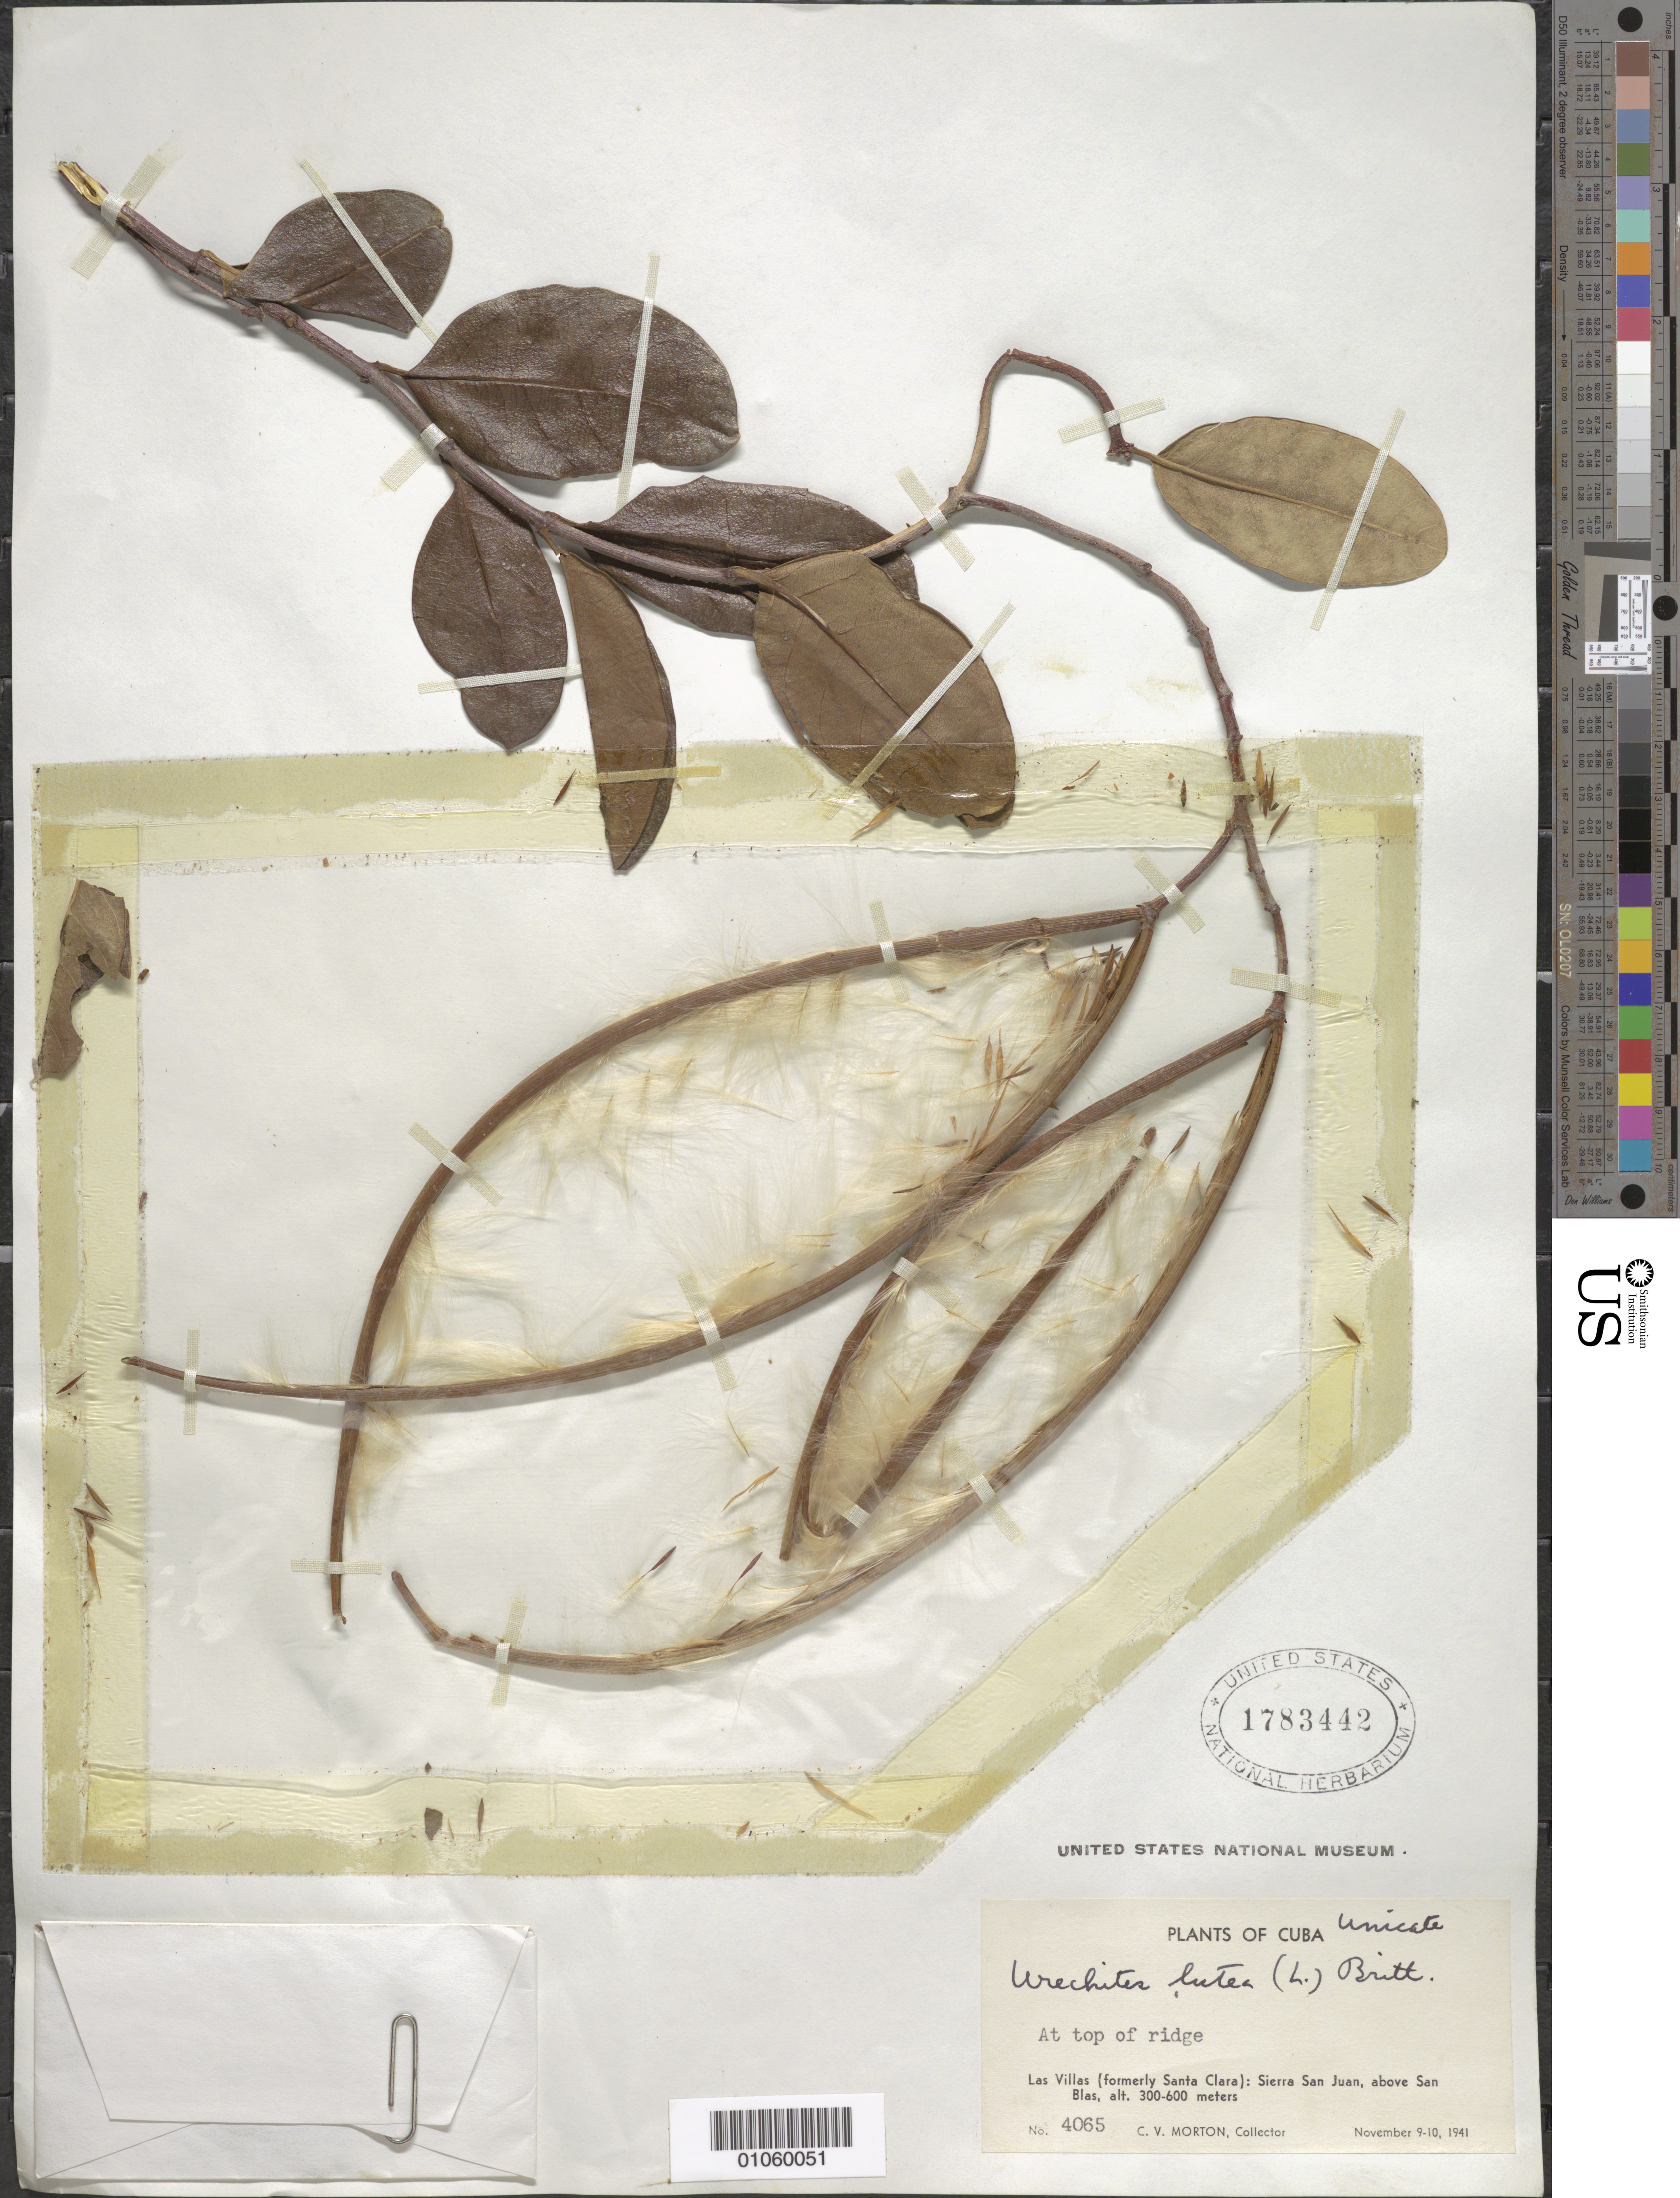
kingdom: Plantae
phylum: Tracheophyta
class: Magnoliopsida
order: Gentianales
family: Apocynaceae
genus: Urechites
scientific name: Urechites lutea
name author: (L.) Britton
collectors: C. V. Morton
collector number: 4065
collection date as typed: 09 Nov 1941 to 10 Nov 1941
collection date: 1941-11-09/1941-11-10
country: Cuba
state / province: Las Villas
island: Cuba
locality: Sierra San Juan, above San Blas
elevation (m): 300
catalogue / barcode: US 1783442